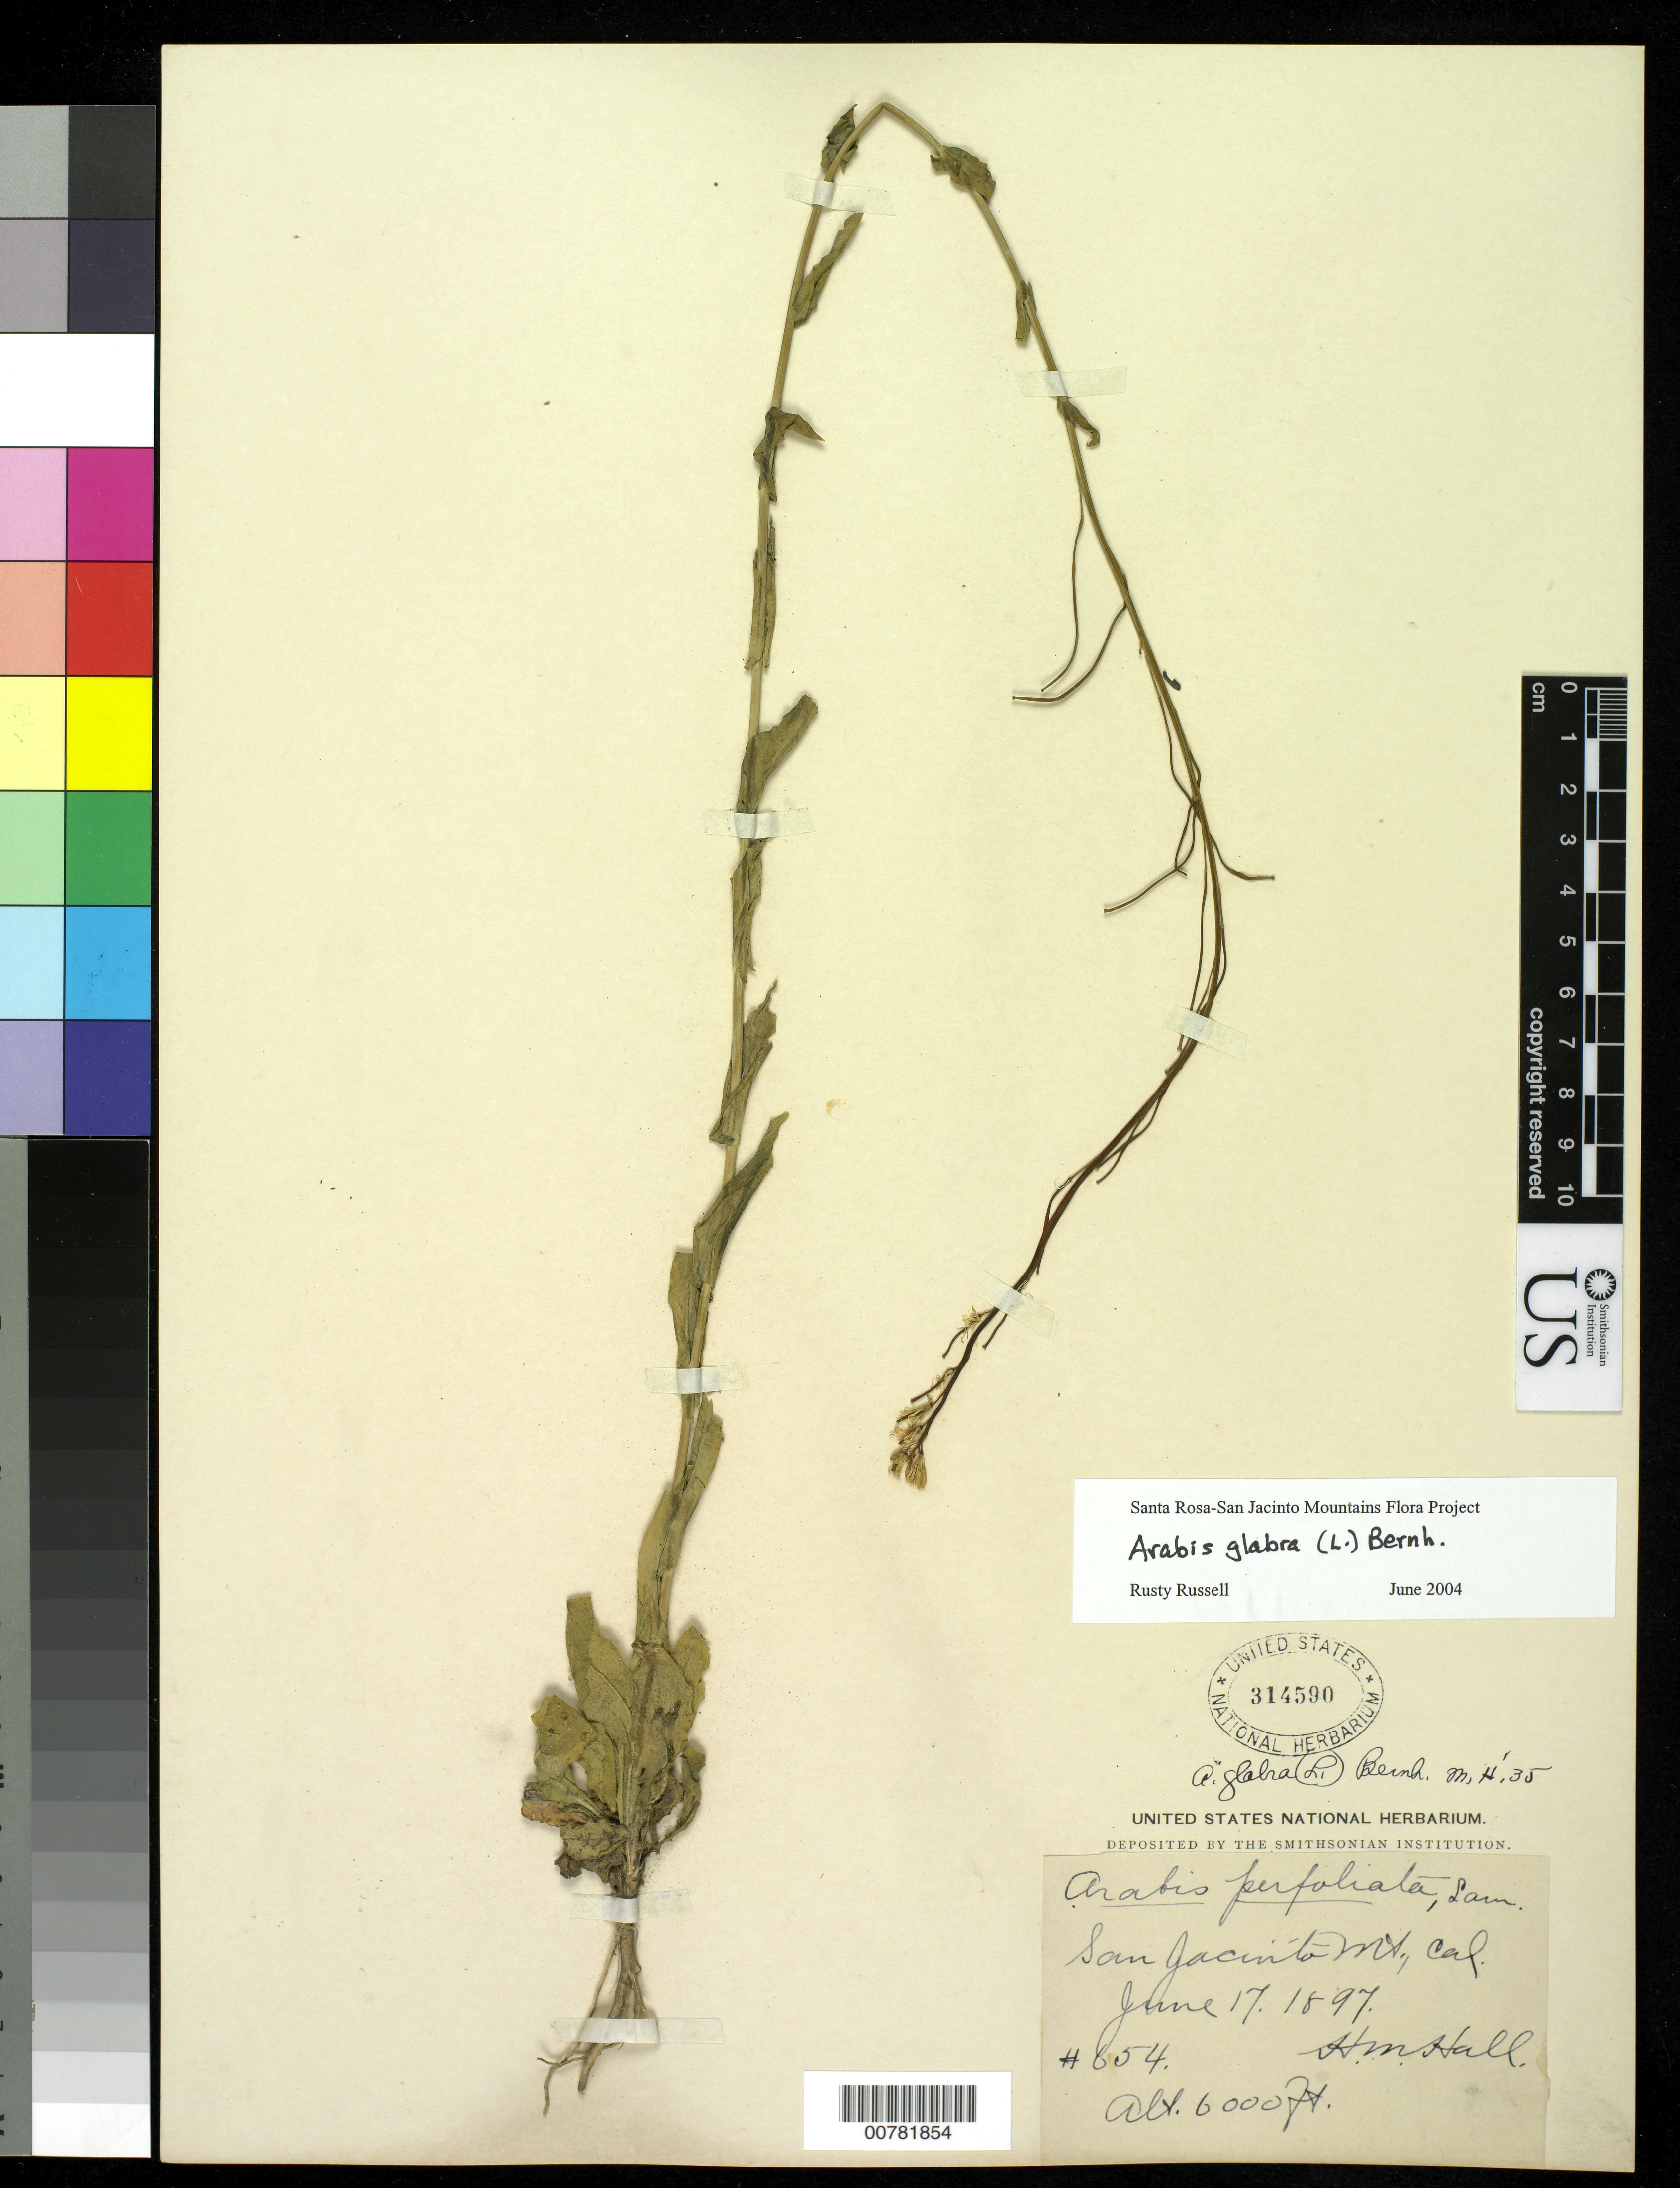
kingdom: Plantae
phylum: Tracheophyta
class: Magnoliopsida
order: Brassicales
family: Brassicaceae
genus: Turritis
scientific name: Turritis glabra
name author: L.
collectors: H. M. Hall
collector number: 654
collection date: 1897-06-17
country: United States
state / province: California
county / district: Riverside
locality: San Jacinto Mt.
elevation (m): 1829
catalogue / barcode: US 314590